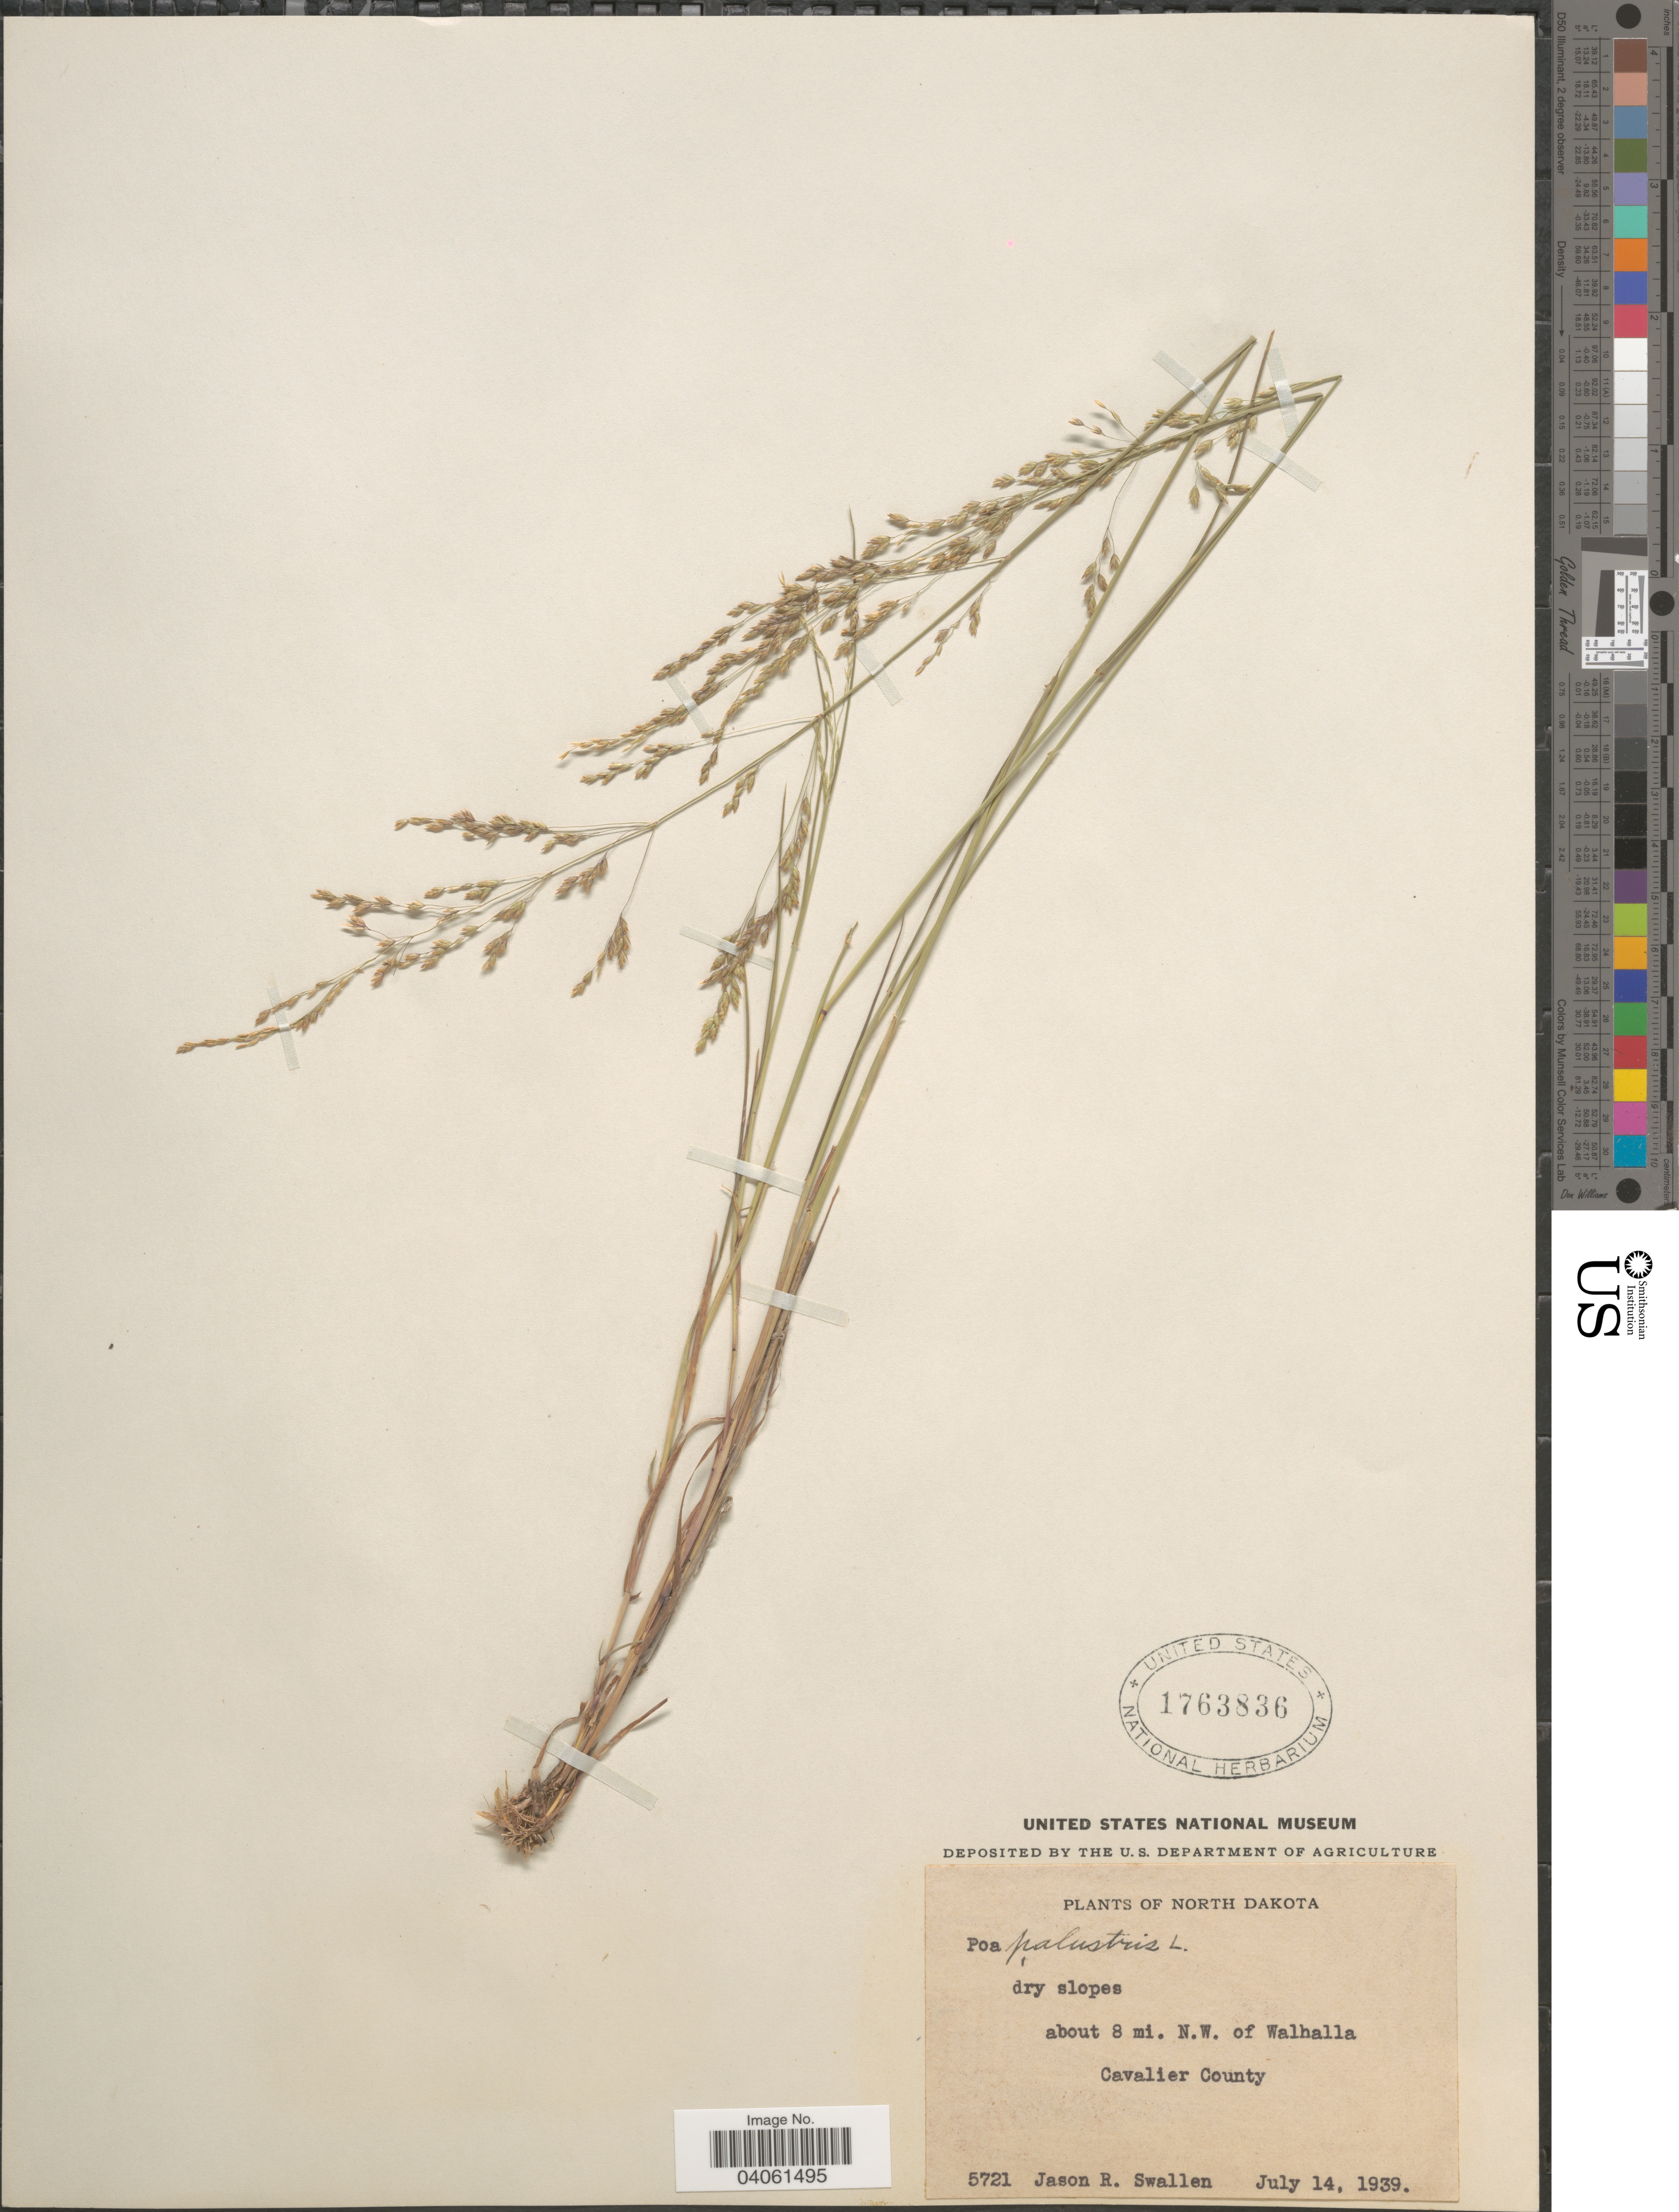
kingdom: Plantae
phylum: Tracheophyta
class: Liliopsida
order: Poales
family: Poaceae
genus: Poa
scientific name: Poa palustris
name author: L.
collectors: J. R. Swallen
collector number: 5721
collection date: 1939-07-14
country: United States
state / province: North Dakota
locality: About 8 mi. N.W. of Walhalla. Cavalier County.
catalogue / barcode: US 1763836